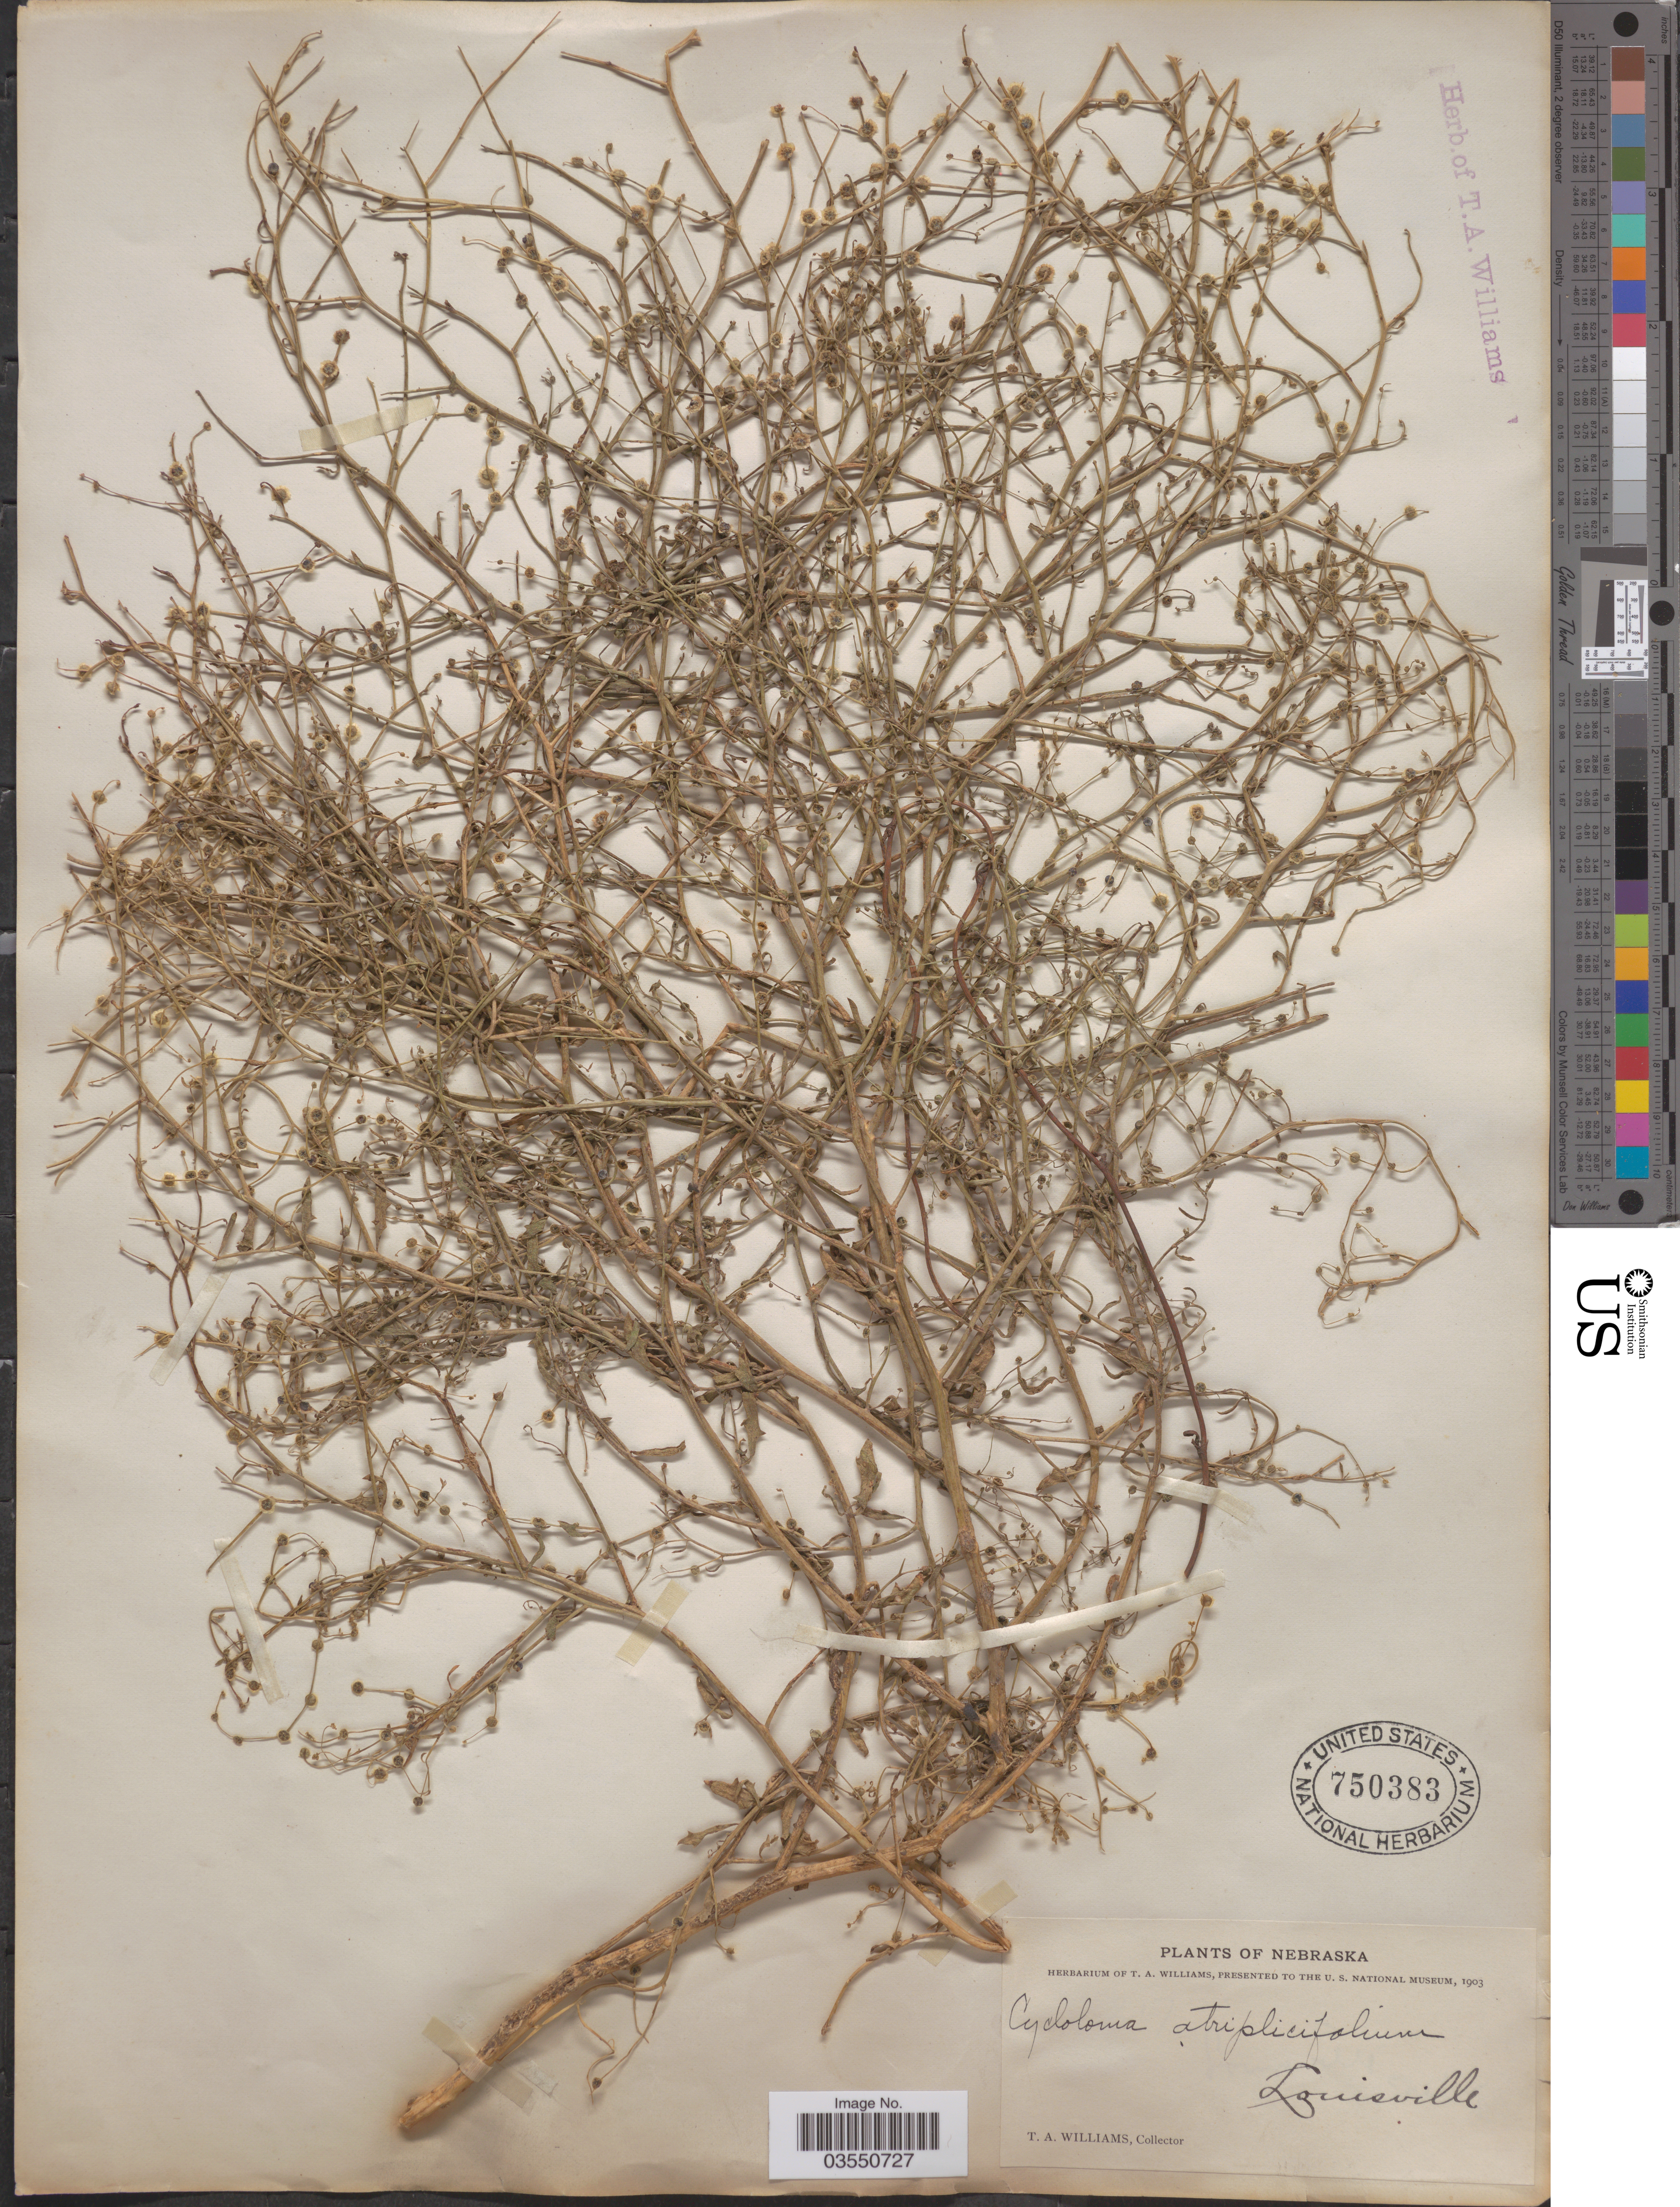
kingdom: Plantae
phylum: Tracheophyta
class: Magnoliopsida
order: Caryophyllales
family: Amaranthaceae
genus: Dysphania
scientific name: Dysphania atriplicifolia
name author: (Spreng.) G. Kadereit et al.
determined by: U.S. National Herbarium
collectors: T. Williams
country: United States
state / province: Nebraska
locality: Louisville.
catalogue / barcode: US 750383